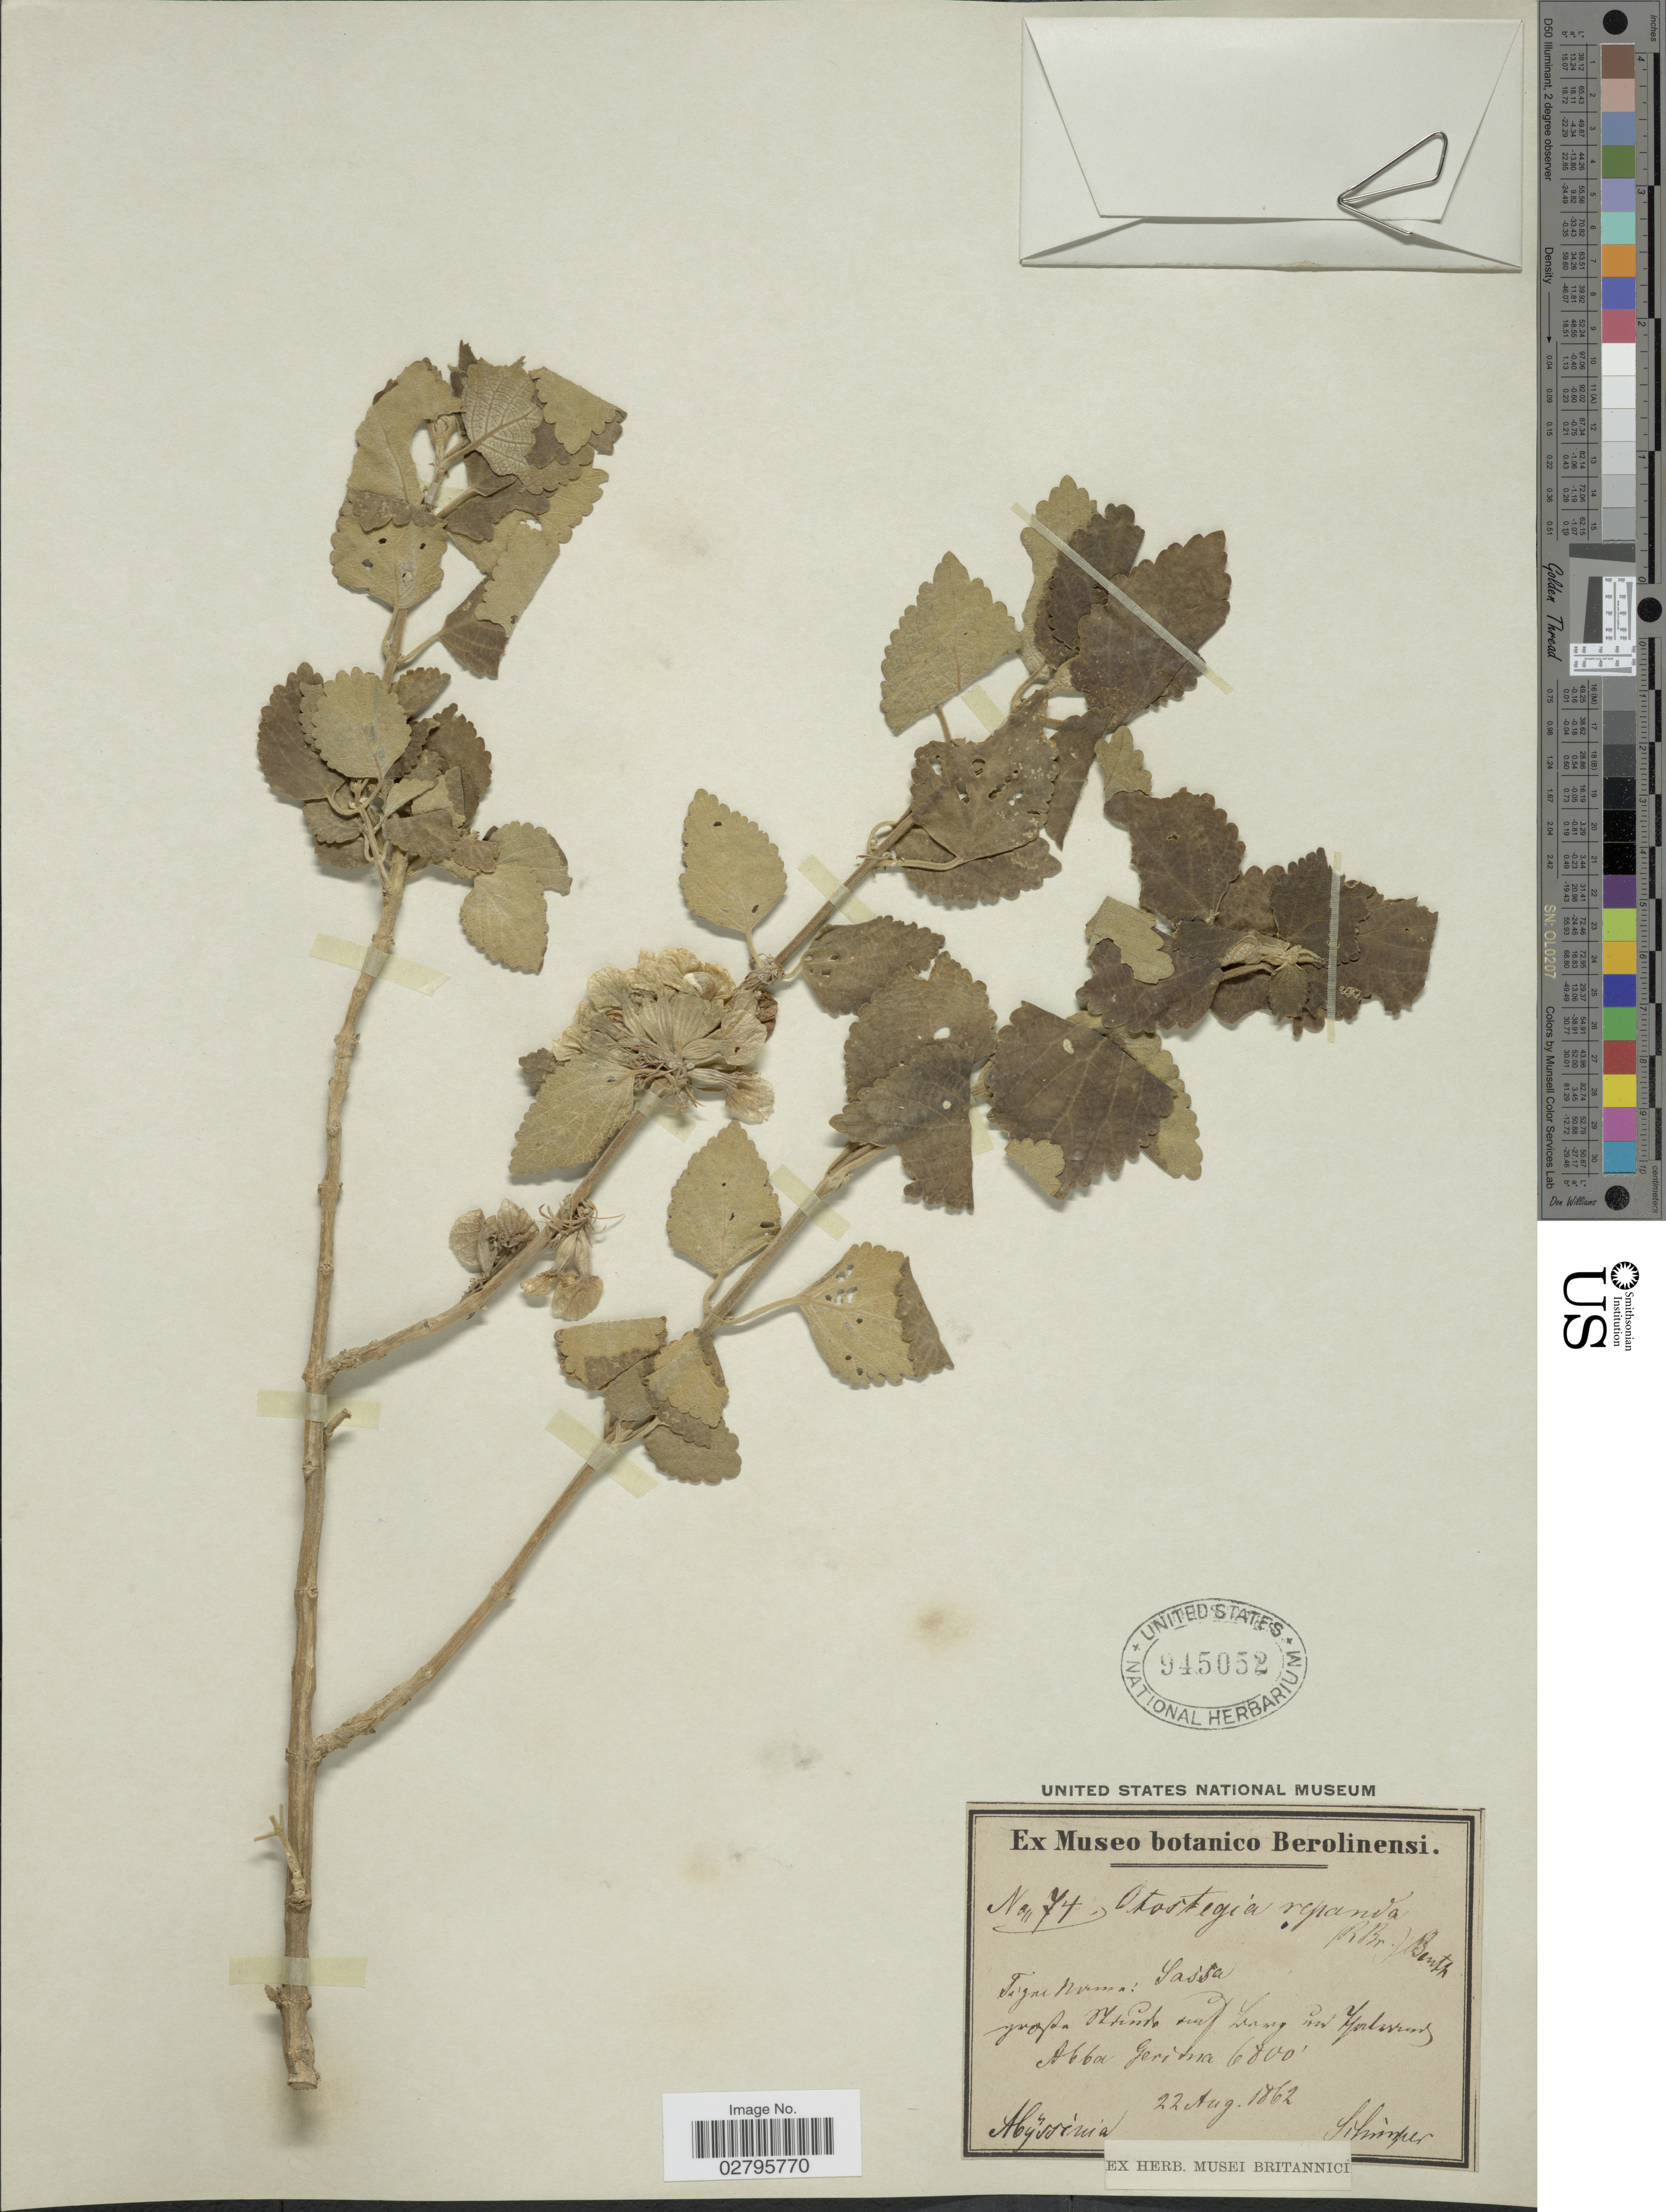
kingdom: Plantae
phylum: Tracheophyta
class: Magnoliopsida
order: Lamiales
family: Lamiaceae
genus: Otostegia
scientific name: Otostegia repanda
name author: Benth.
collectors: -. Schimper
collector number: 74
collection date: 1862-08-22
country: Eritrea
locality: Prope [illegible text] auf Ling ind Yoburons Abba Gerima, Abyssinia.[interpreted]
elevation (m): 2073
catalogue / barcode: US 945052